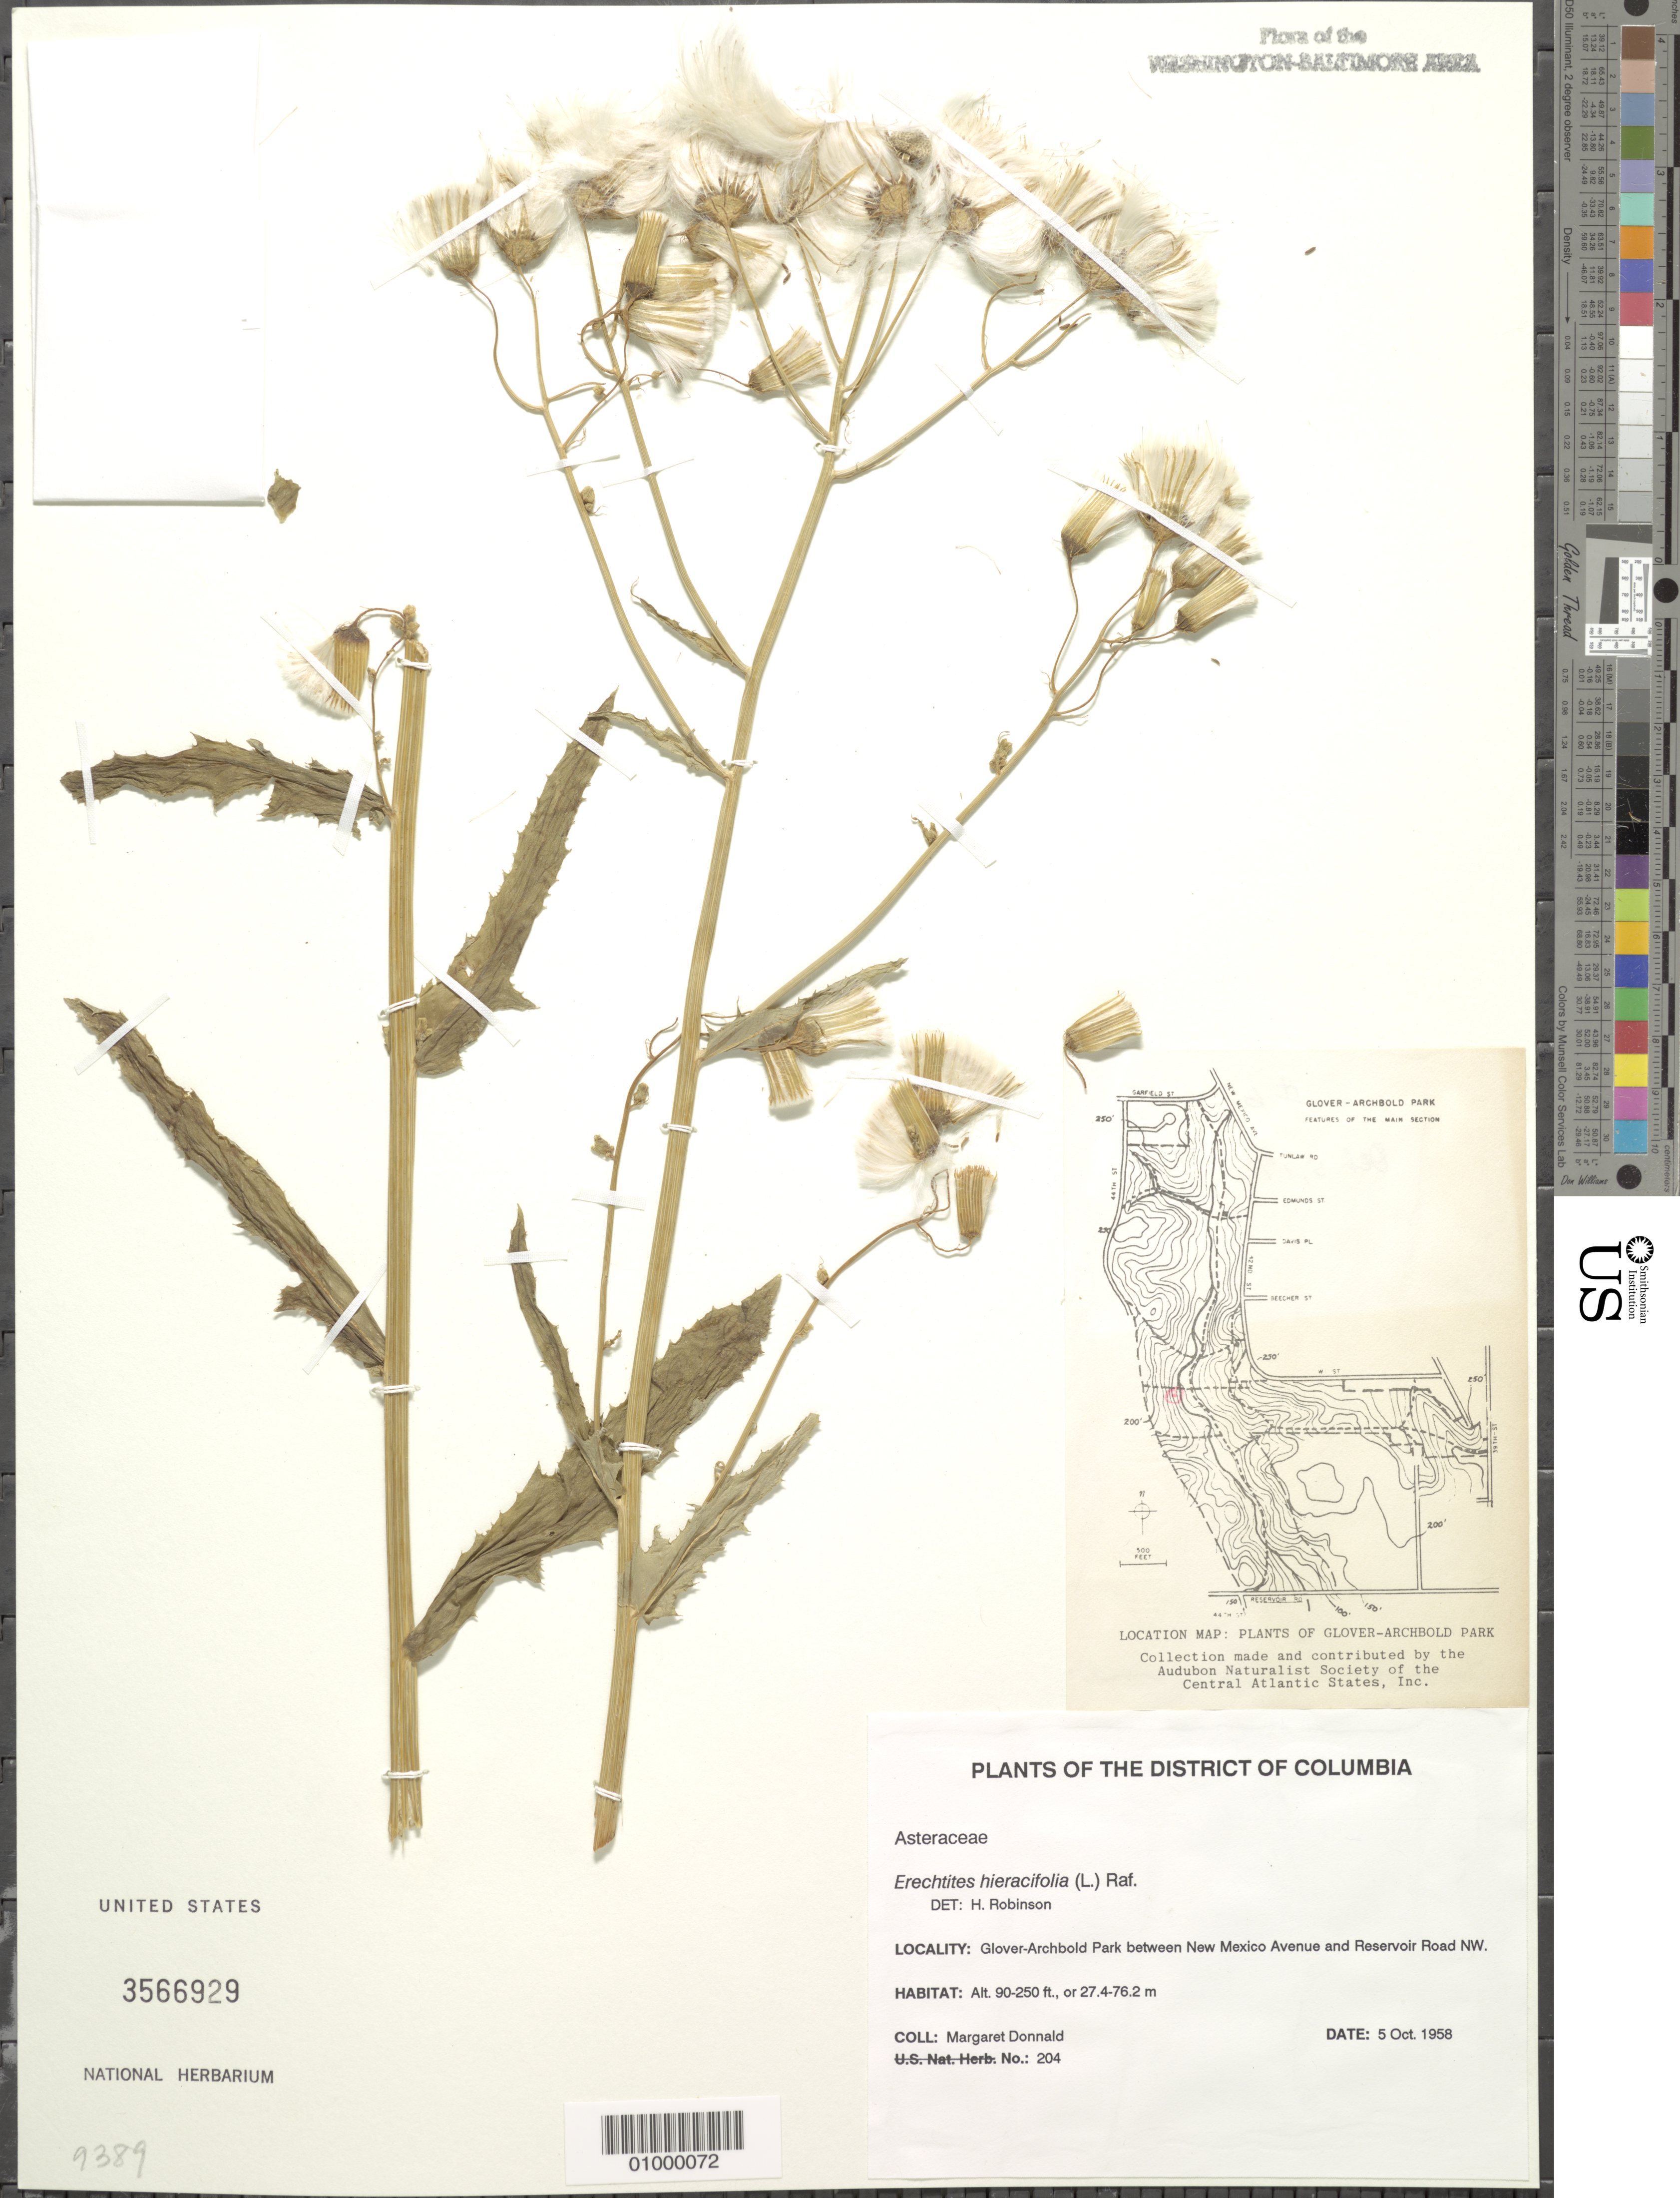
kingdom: Plantae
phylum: Tracheophyta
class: Magnoliopsida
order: Asterales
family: Asteraceae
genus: Erechtites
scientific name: Erechtites valerianifolius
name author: (Link ex Spreng.) DC.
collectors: M. Donnald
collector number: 204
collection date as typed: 5 Oct 1958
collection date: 1958-10-05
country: United States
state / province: District of Columbia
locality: Glover-Archbold Park between New Mexico Avenue and Reservoir Road NW.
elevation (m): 27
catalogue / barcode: US 3566929